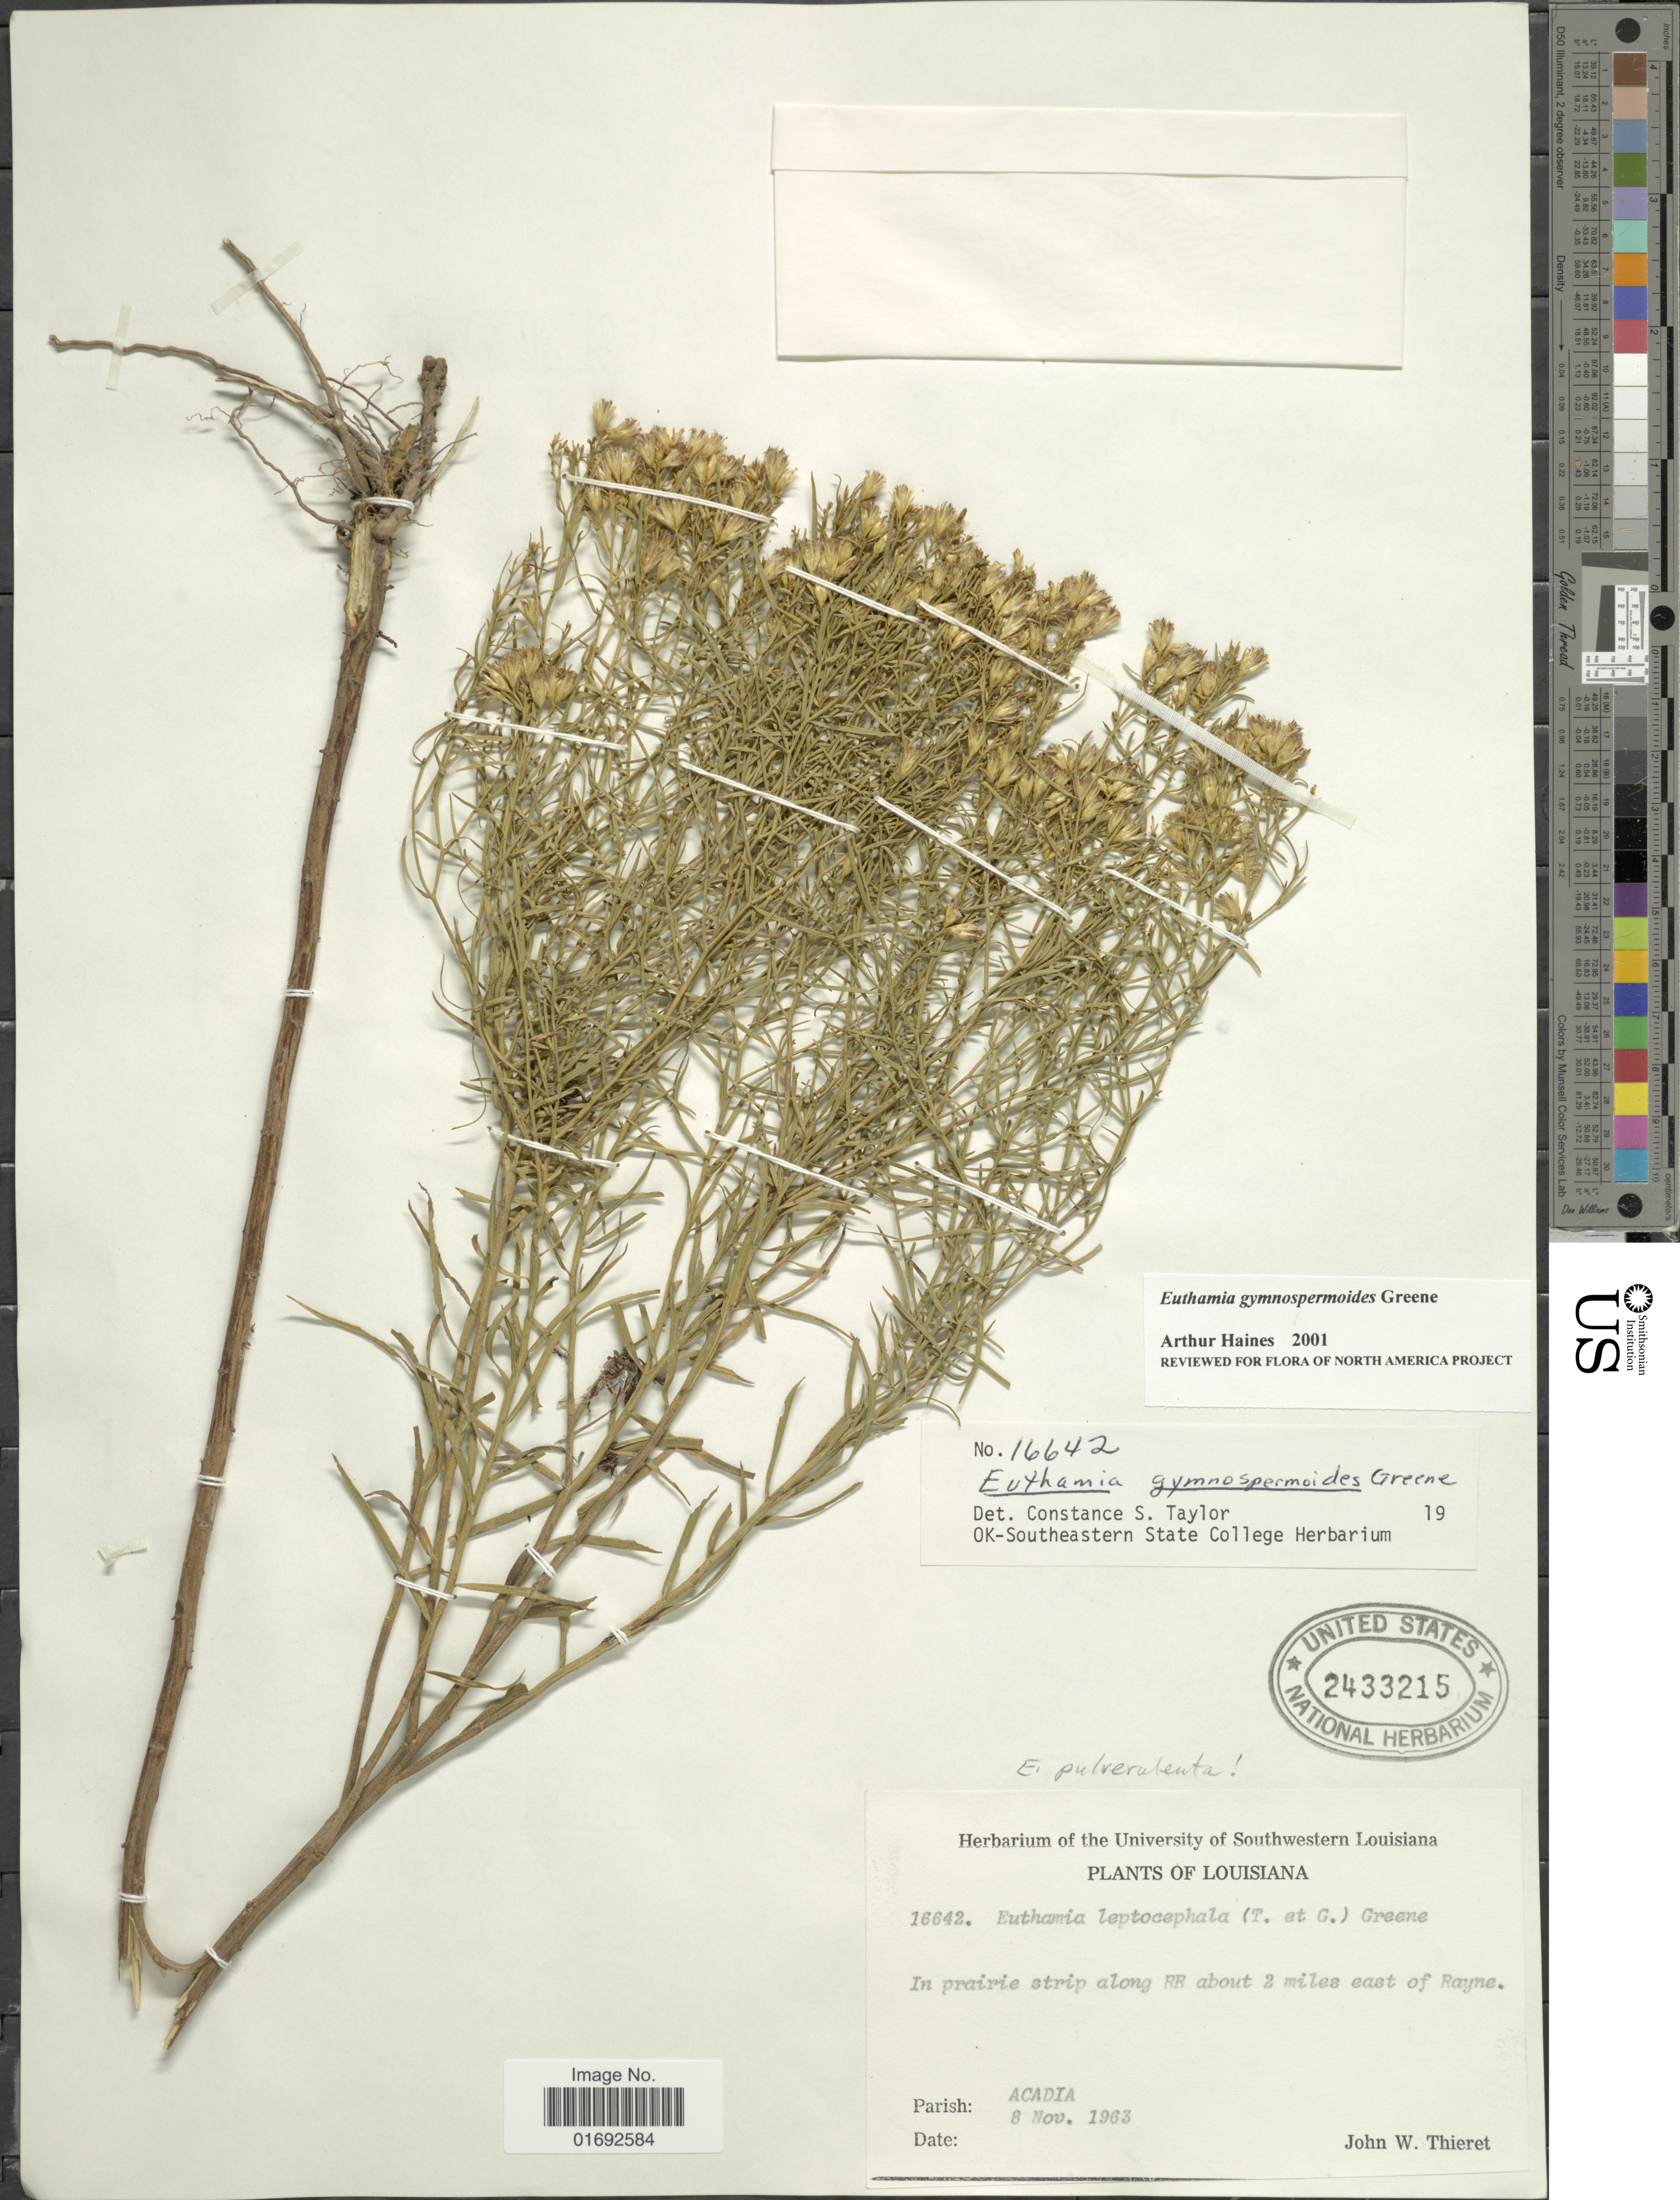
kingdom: Plantae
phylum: Tracheophyta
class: Magnoliopsida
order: Asterales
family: Asteraceae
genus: Euthamia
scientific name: Euthamia gymnospermoides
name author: Greene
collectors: J. W. Thieret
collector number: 16642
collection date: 1963-11-08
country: United States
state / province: Louisiana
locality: Along RR about 2 miles east of Rayne, Parish Acadia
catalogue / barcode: US 2433215